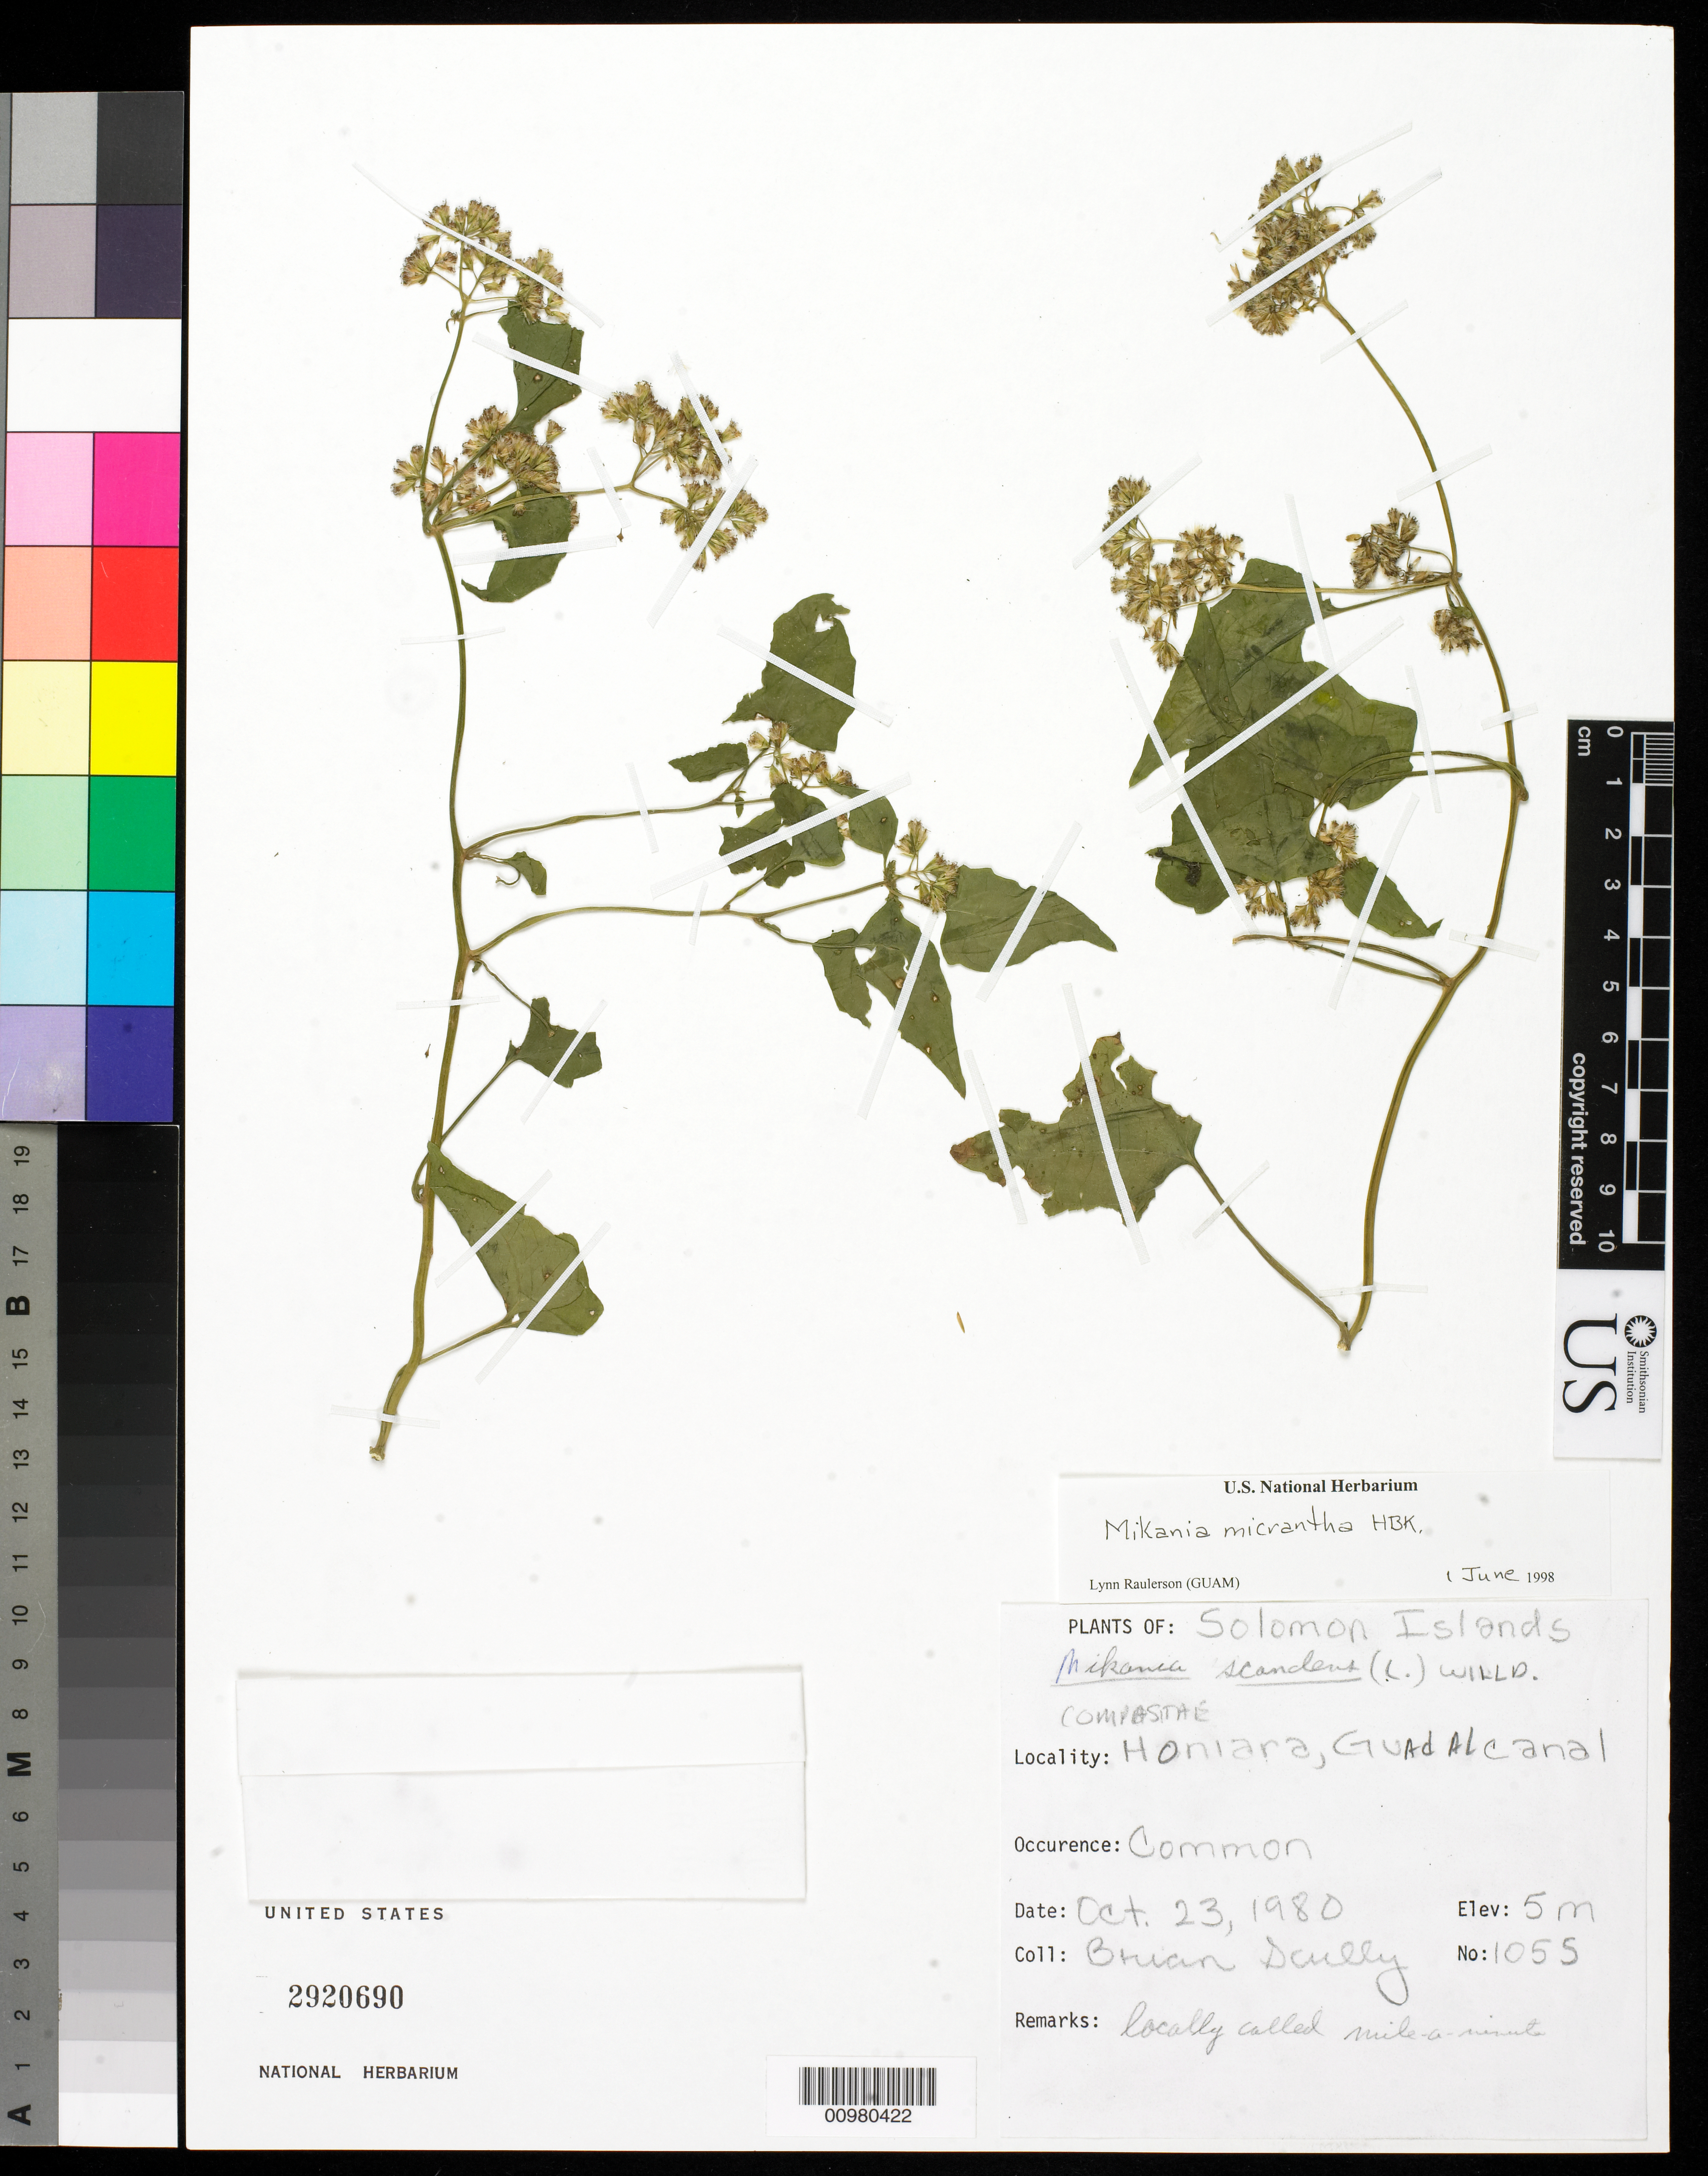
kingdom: Plantae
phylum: Tracheophyta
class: Magnoliopsida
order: Asterales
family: Asteraceae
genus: Mikania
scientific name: Mikania micrantha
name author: Kunth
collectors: B. Scully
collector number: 1055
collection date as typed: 23 Oct 1980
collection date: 1980-10-23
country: Solomon Islands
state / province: Guadalcanal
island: Guadalcanal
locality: Honiara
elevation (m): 5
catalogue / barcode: US 2920690